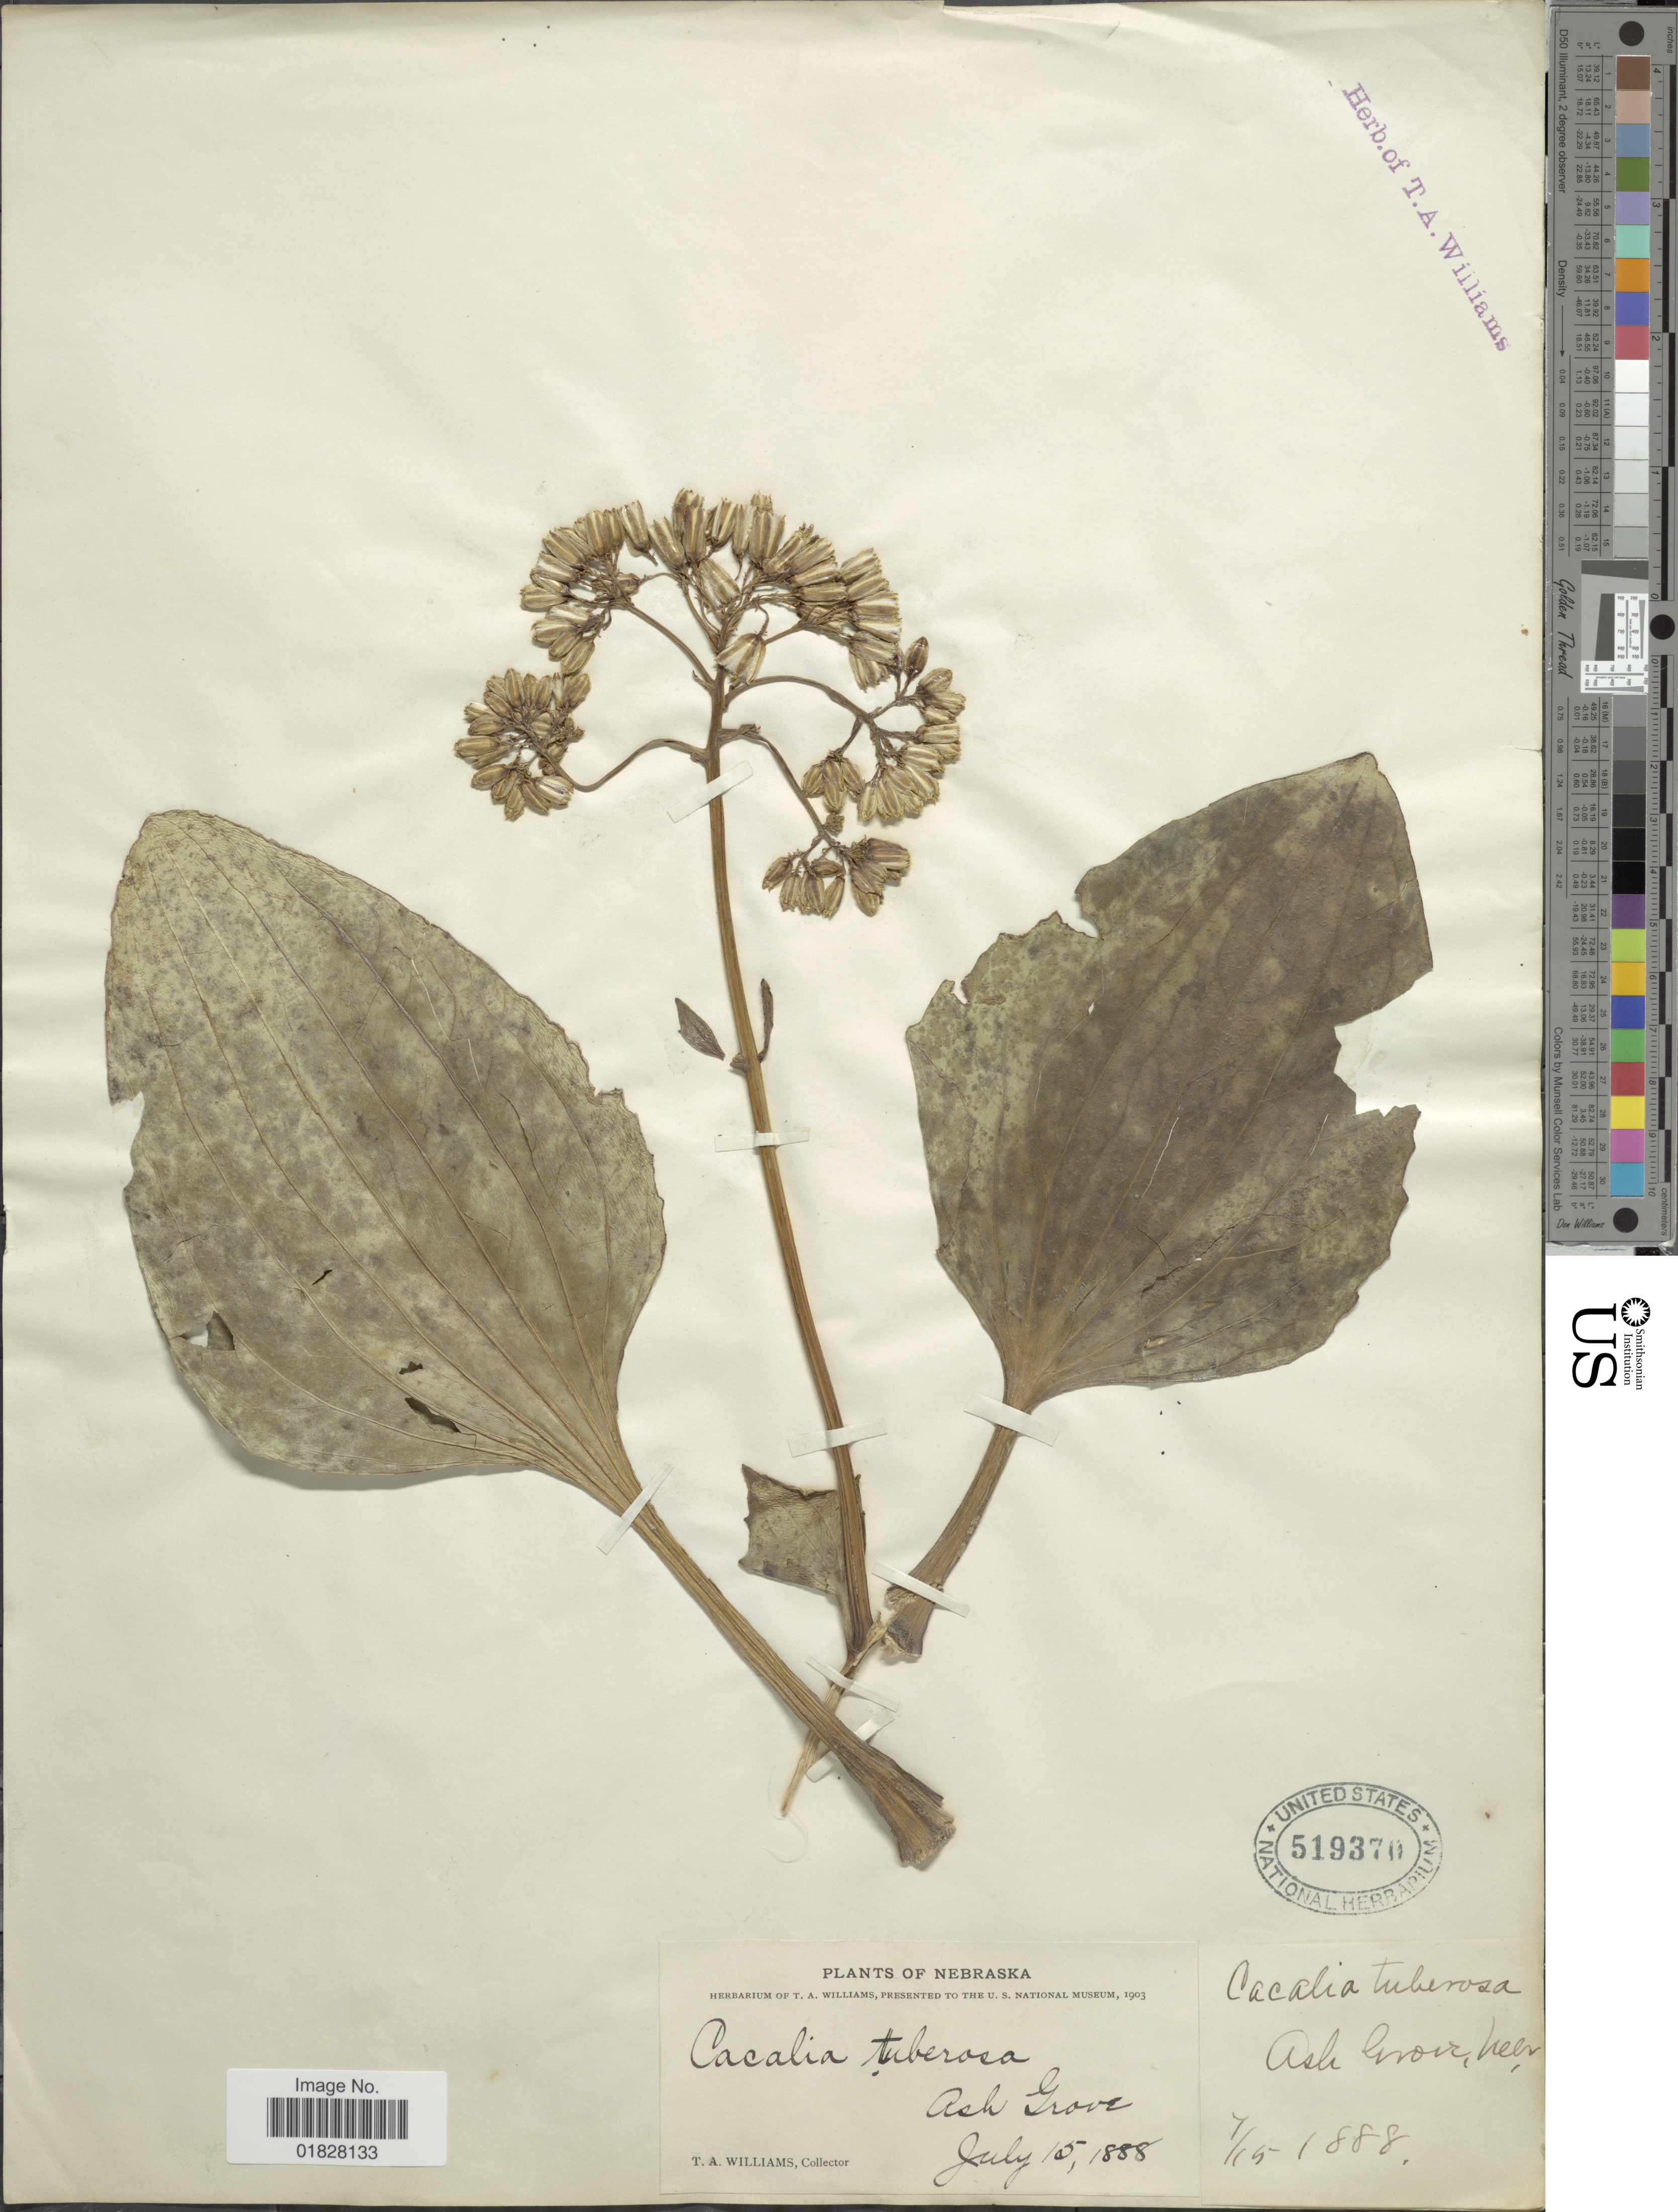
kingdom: Plantae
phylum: Tracheophyta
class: Magnoliopsida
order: Asterales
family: Asteraceae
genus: Arnoglossum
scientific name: Arnoglossum plantagineum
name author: Raf.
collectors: T. A. Williams (herbarium)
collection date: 1888-07-15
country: United States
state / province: Nebraska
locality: Ash Grove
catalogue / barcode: US 519370